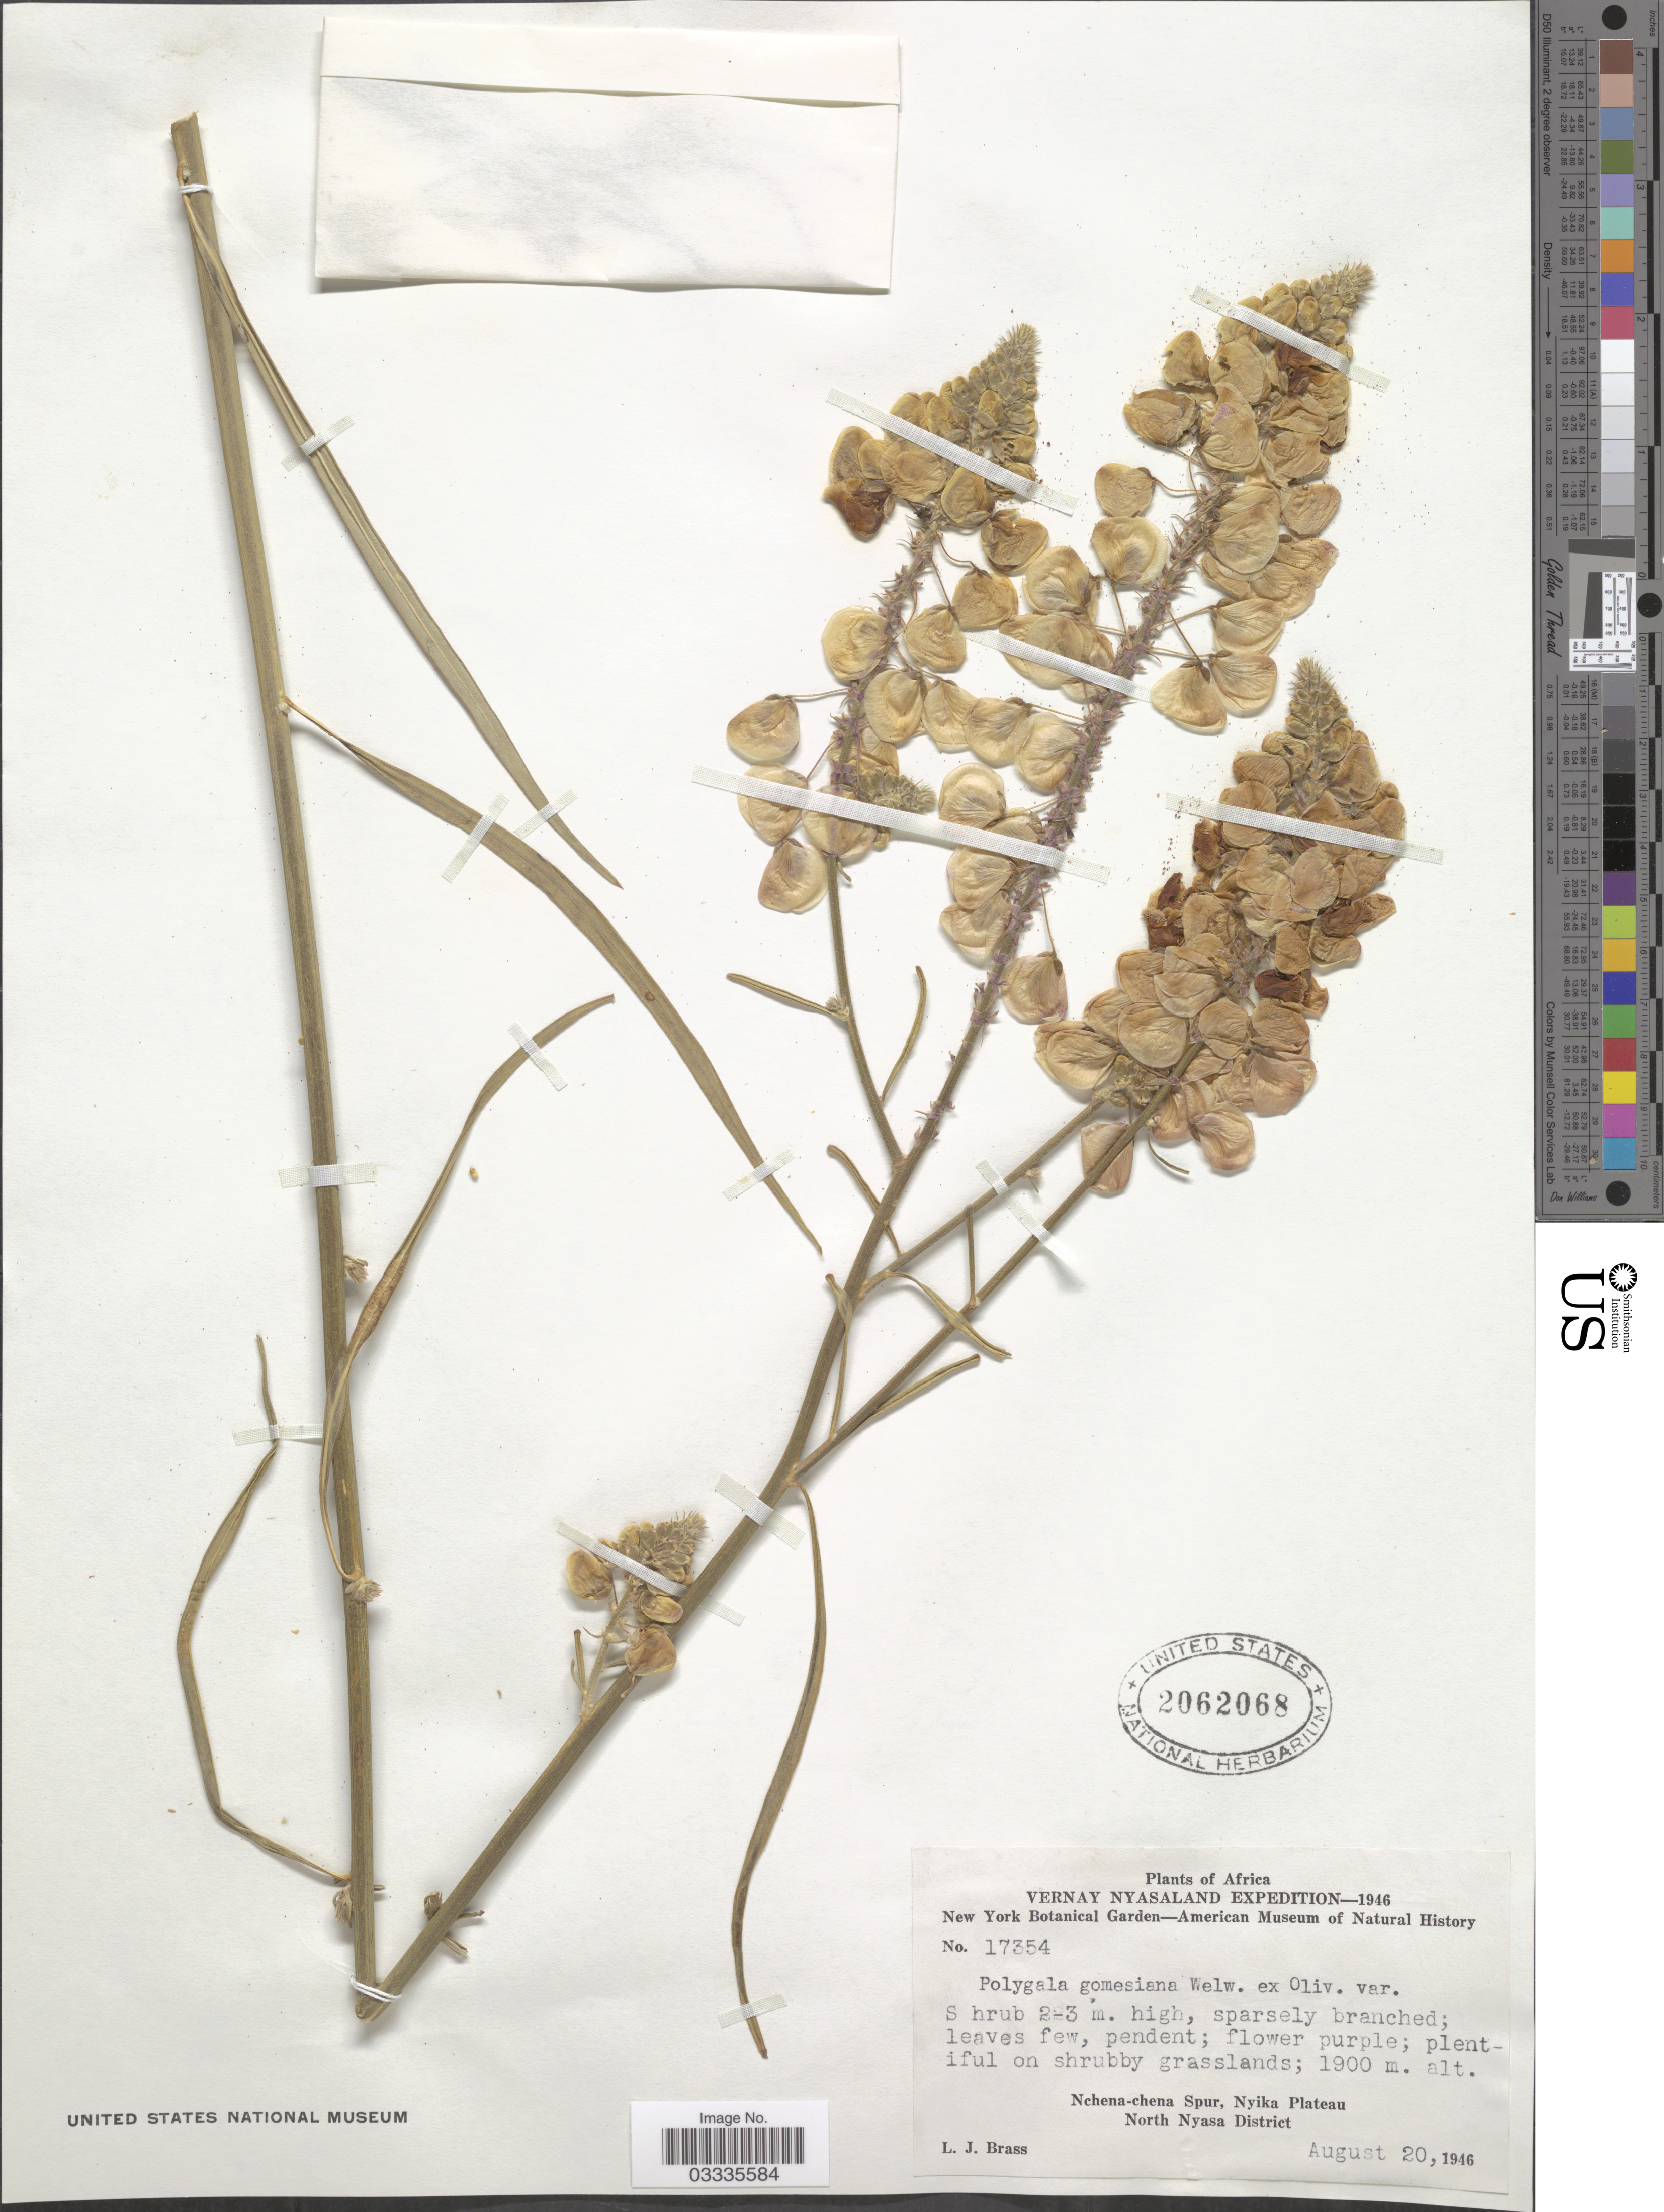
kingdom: Plantae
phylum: Tracheophyta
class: Magnoliopsida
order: Fabales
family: Polygalaceae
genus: Polygala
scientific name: Polygala gomesiana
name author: Welw. ex Oliv.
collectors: L. J. Brass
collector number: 17354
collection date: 1946-08-20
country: Malawi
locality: Vernay Nyasaland. Nchena-chena Spur, Nyika Plateau. North Nyasa District.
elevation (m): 1900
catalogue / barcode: US 2062068